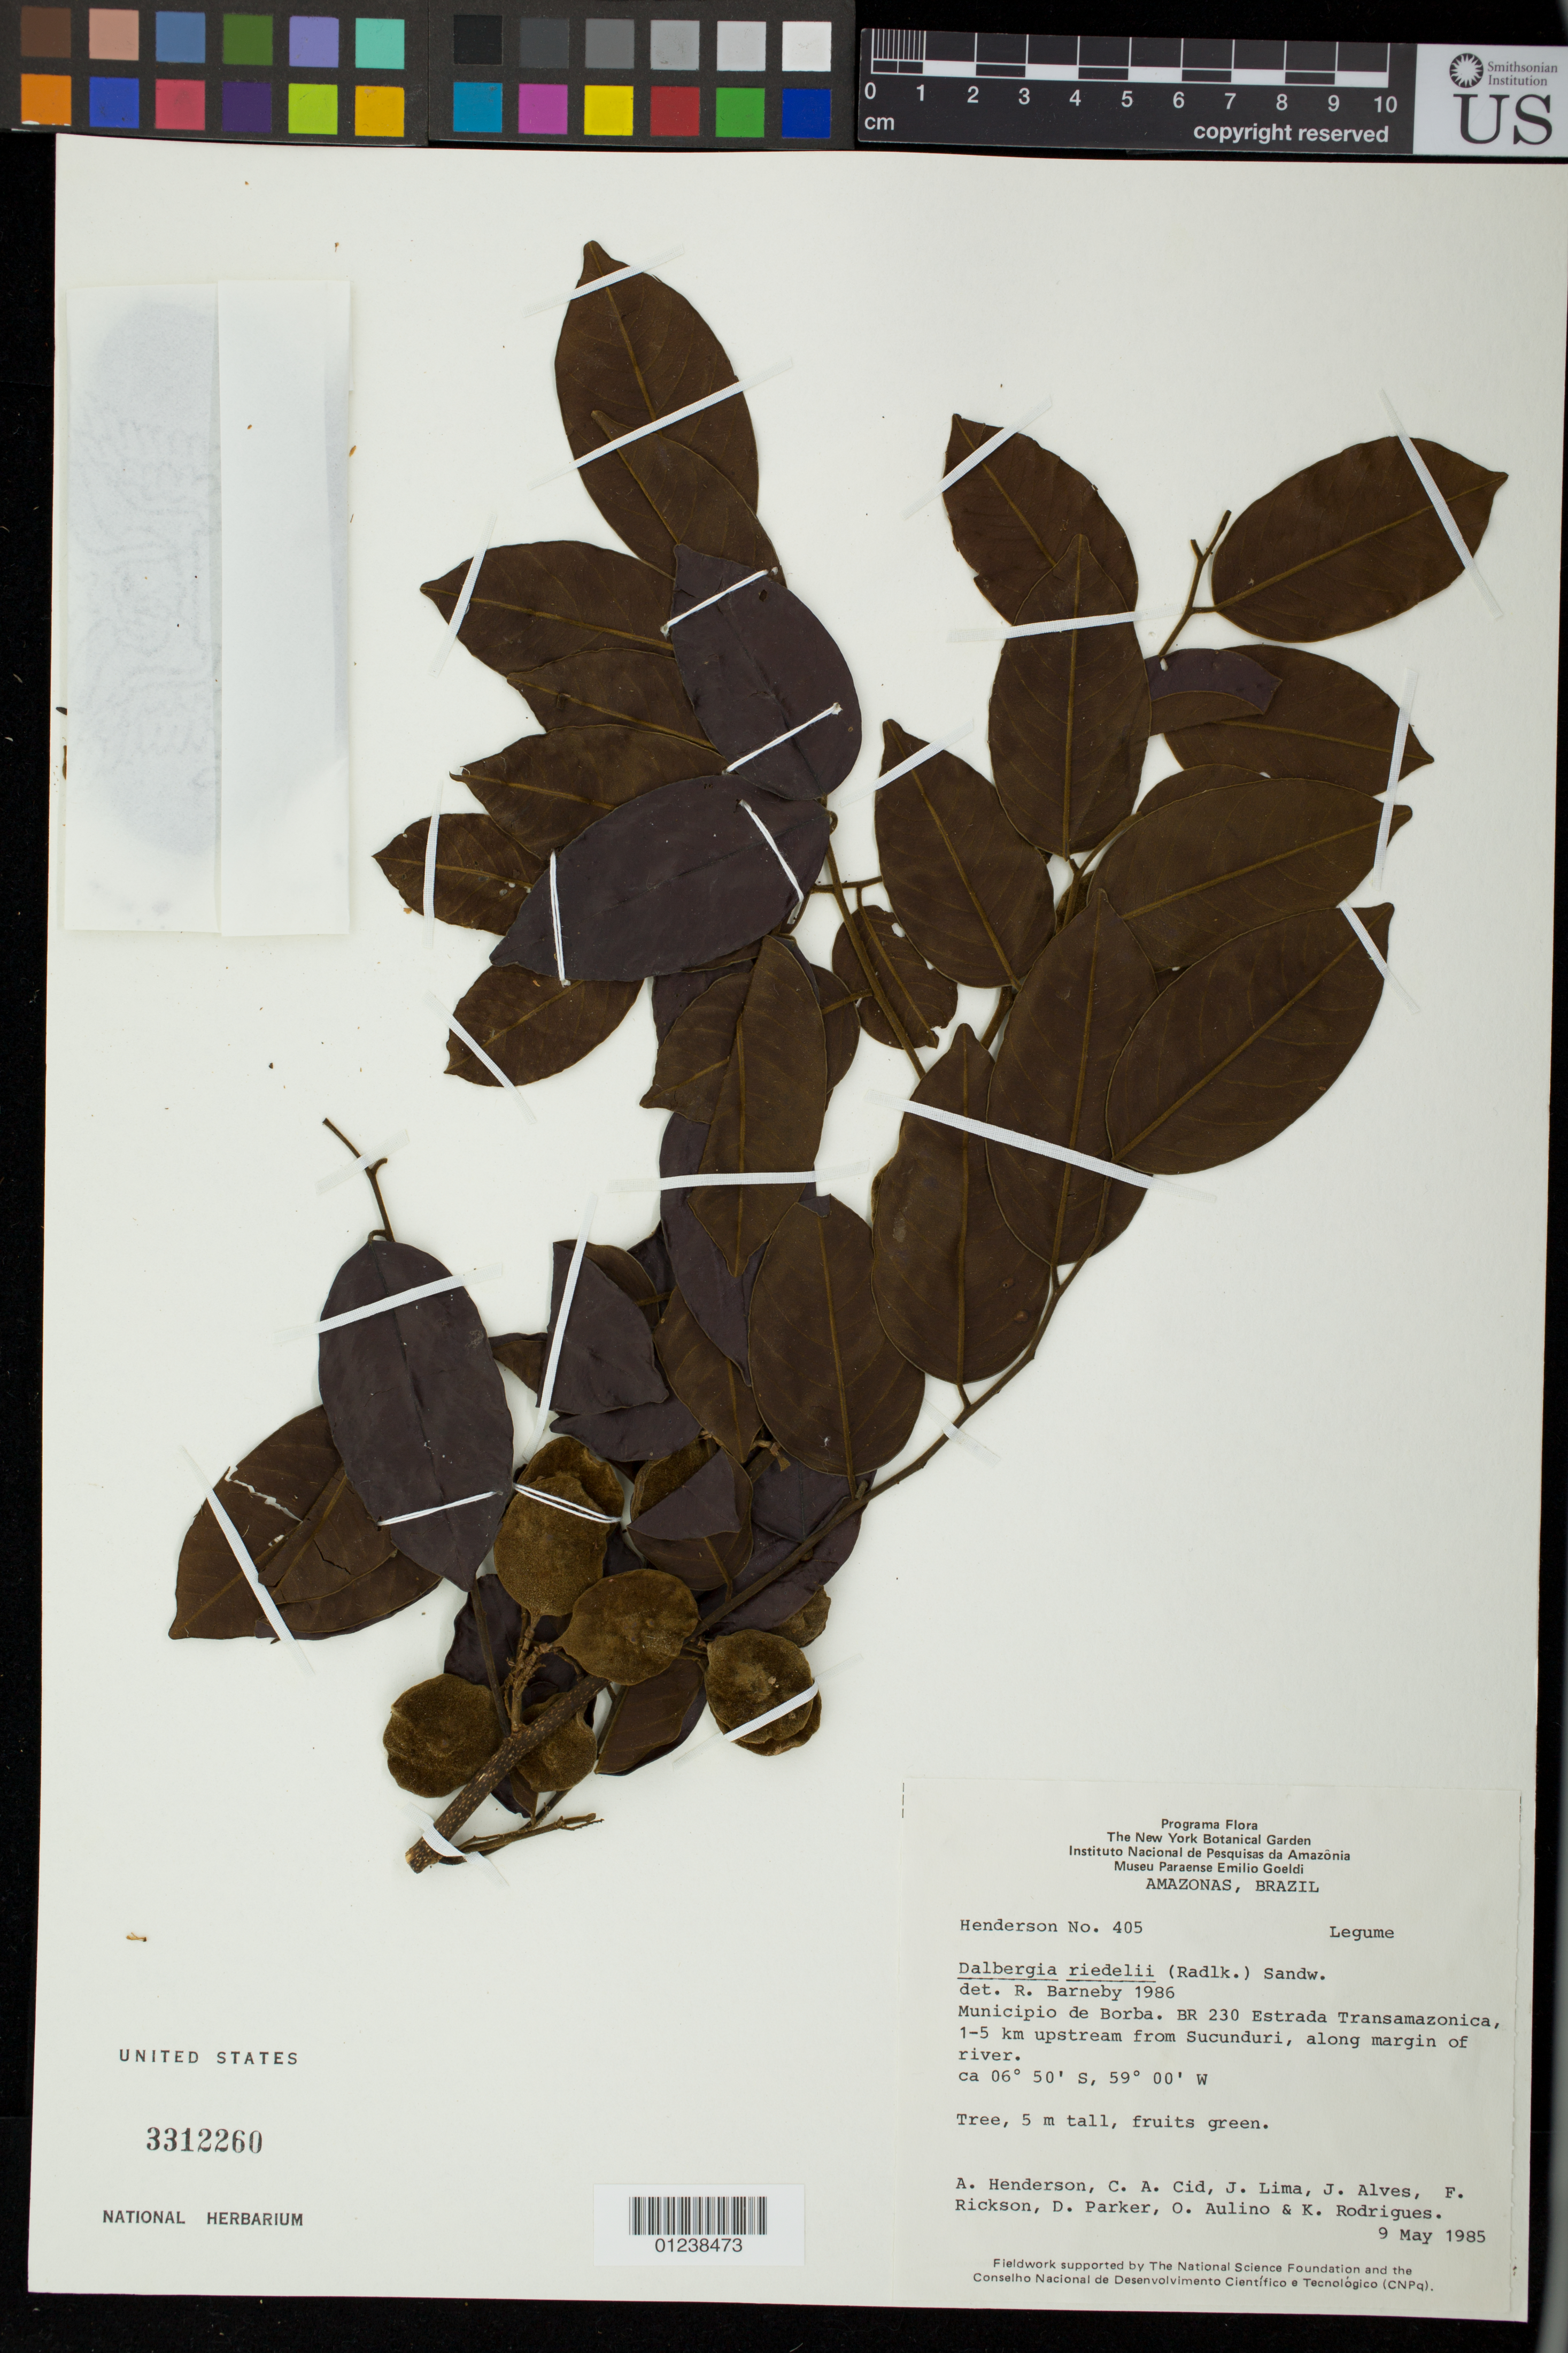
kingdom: Plantae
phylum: Tracheophyta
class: Magnoliopsida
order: Fabales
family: Fabaceae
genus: Dalbergia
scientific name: Dalbergia riedelii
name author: (Benth.) Sandwith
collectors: A. Henderson, C. A. Cid Ferreira, J. Lima, J. Alves, F. R. Rickson, D. Parker, O. Aulino & K. Rodrigues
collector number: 405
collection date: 1985-05-09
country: Brazil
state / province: Amazonas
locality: Municipio de Borba. BR 230 Estrada Transamazonica, 1-5 km upstream from Sucunduri, along margin of river.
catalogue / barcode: US 3312260